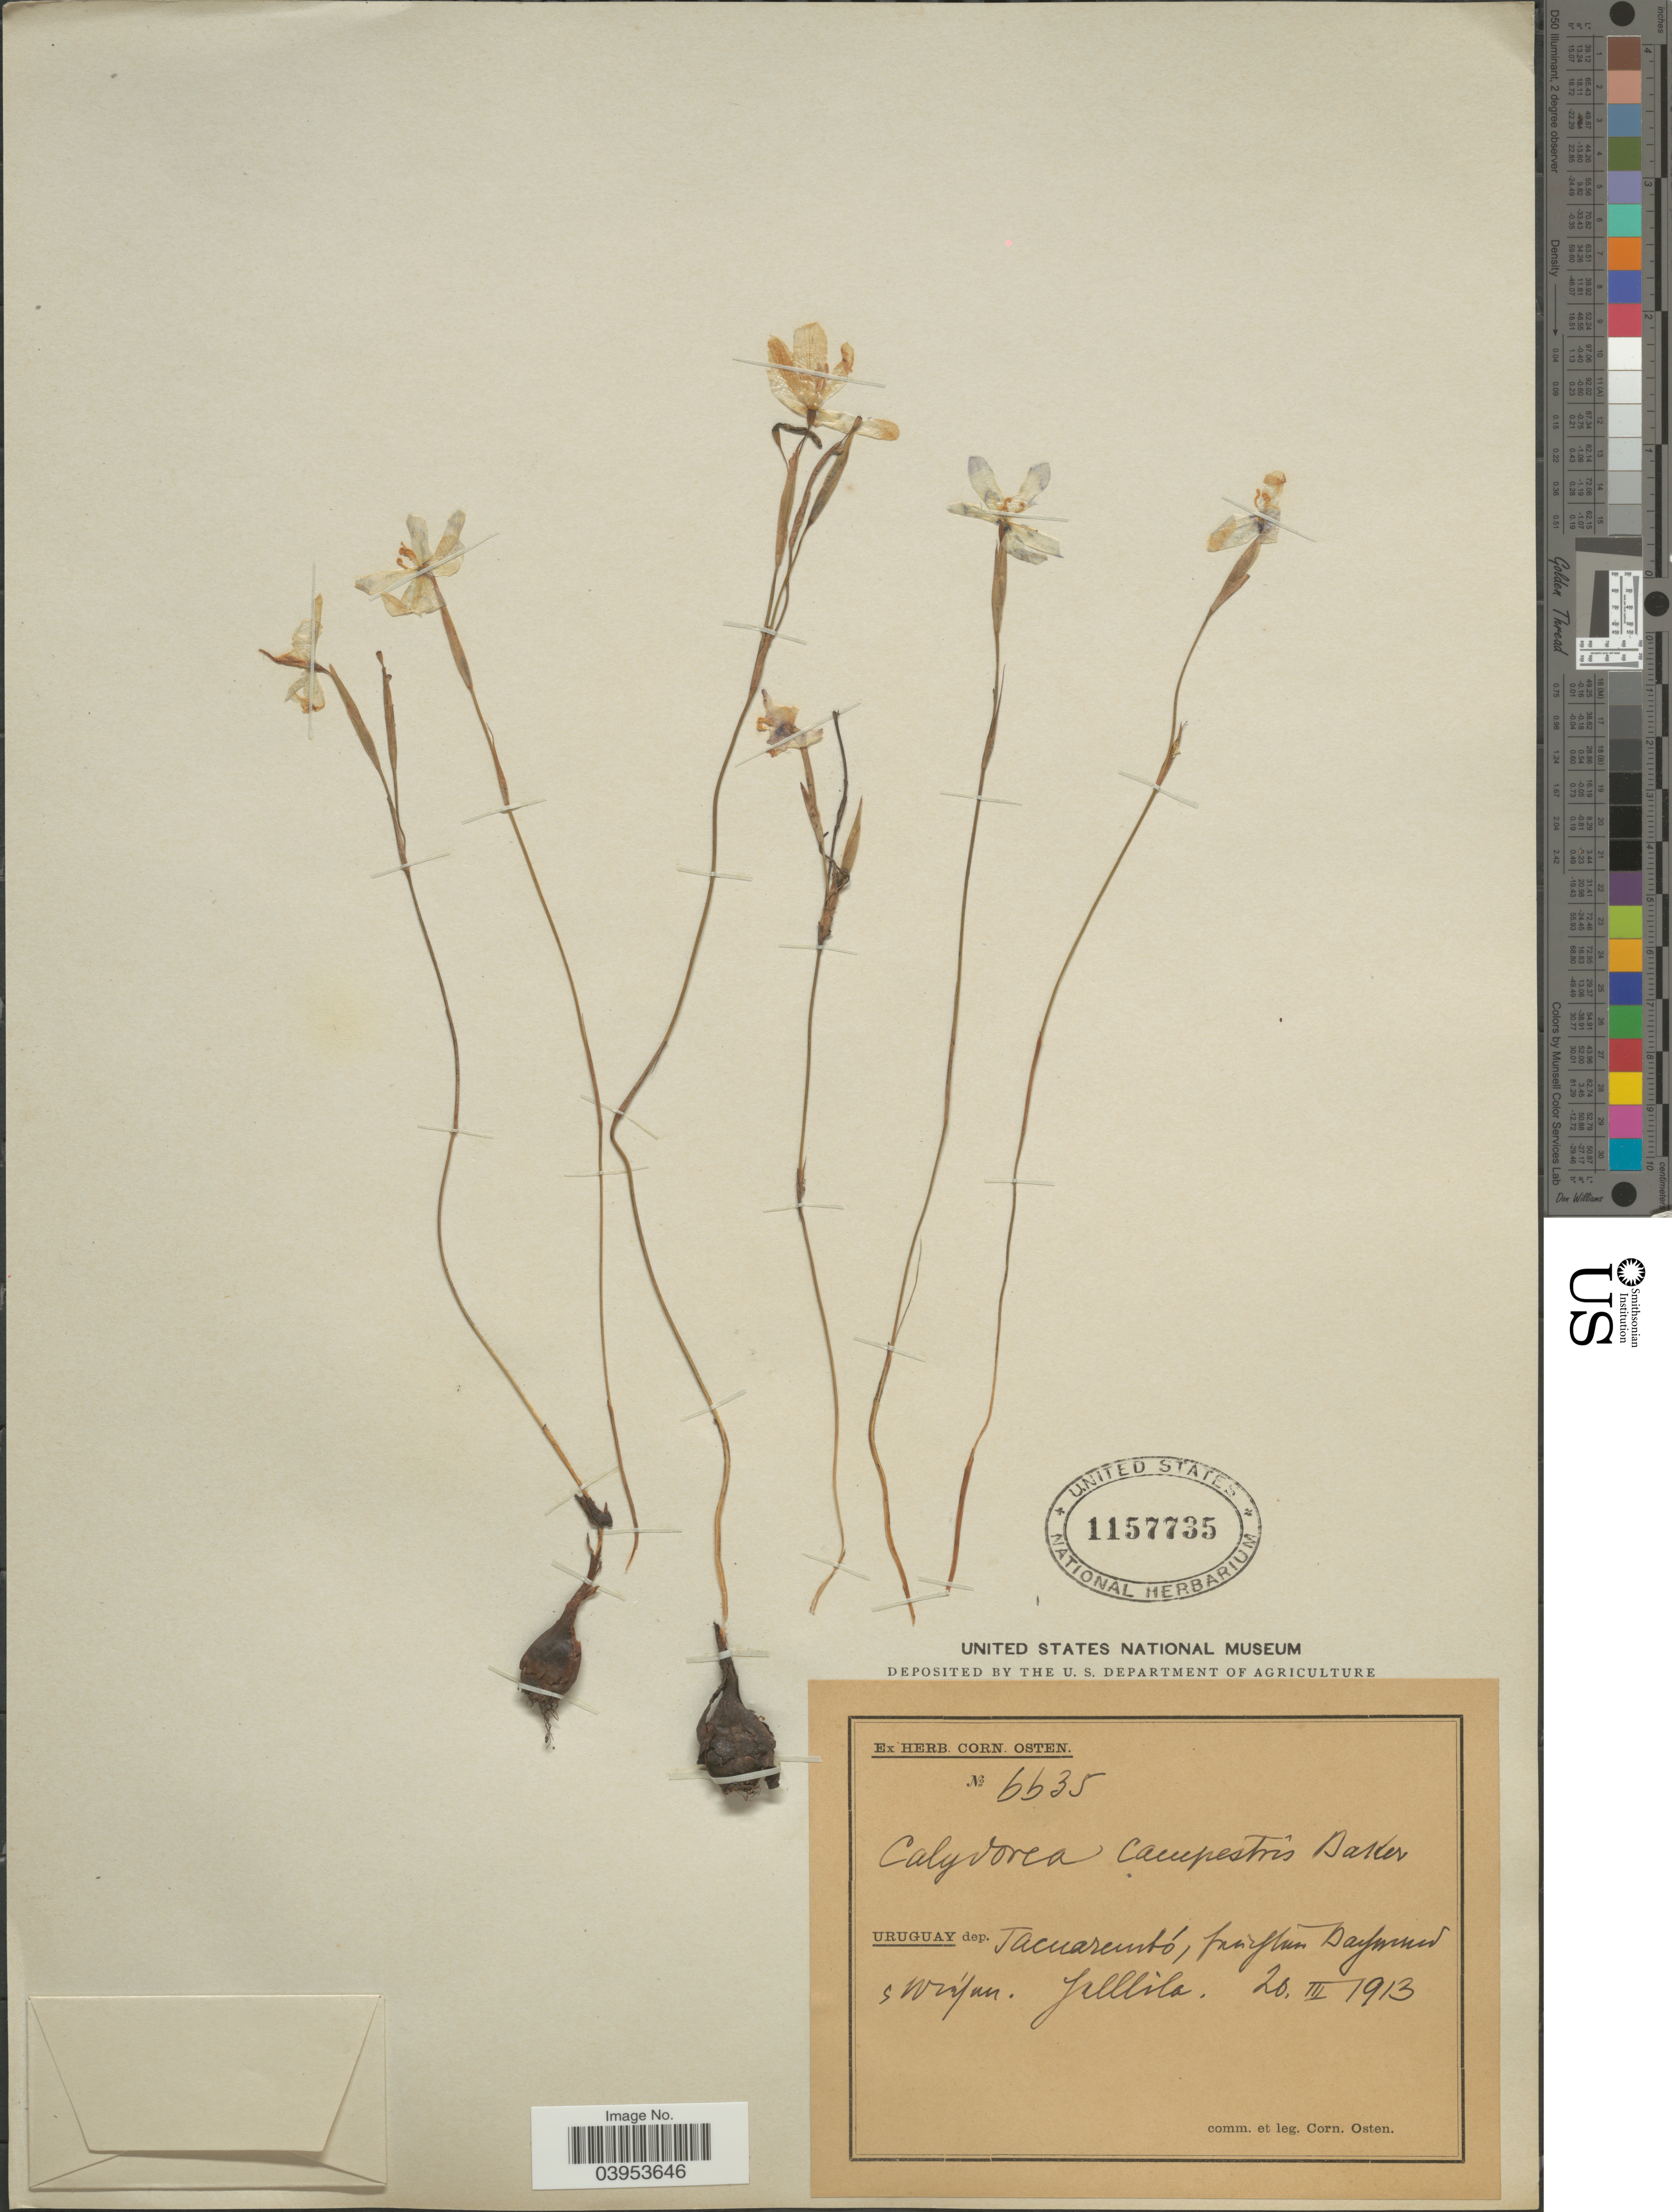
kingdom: Plantae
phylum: Tracheophyta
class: Liliopsida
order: Asparagales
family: Iridaceae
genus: Calydorea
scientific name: Calydorea campestris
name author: (Klatt) Baker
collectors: C. Osten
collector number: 6635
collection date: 1913-03-20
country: Uruguay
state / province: Tacuarembó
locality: Dep. Tacuarembó.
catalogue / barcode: US 1157735